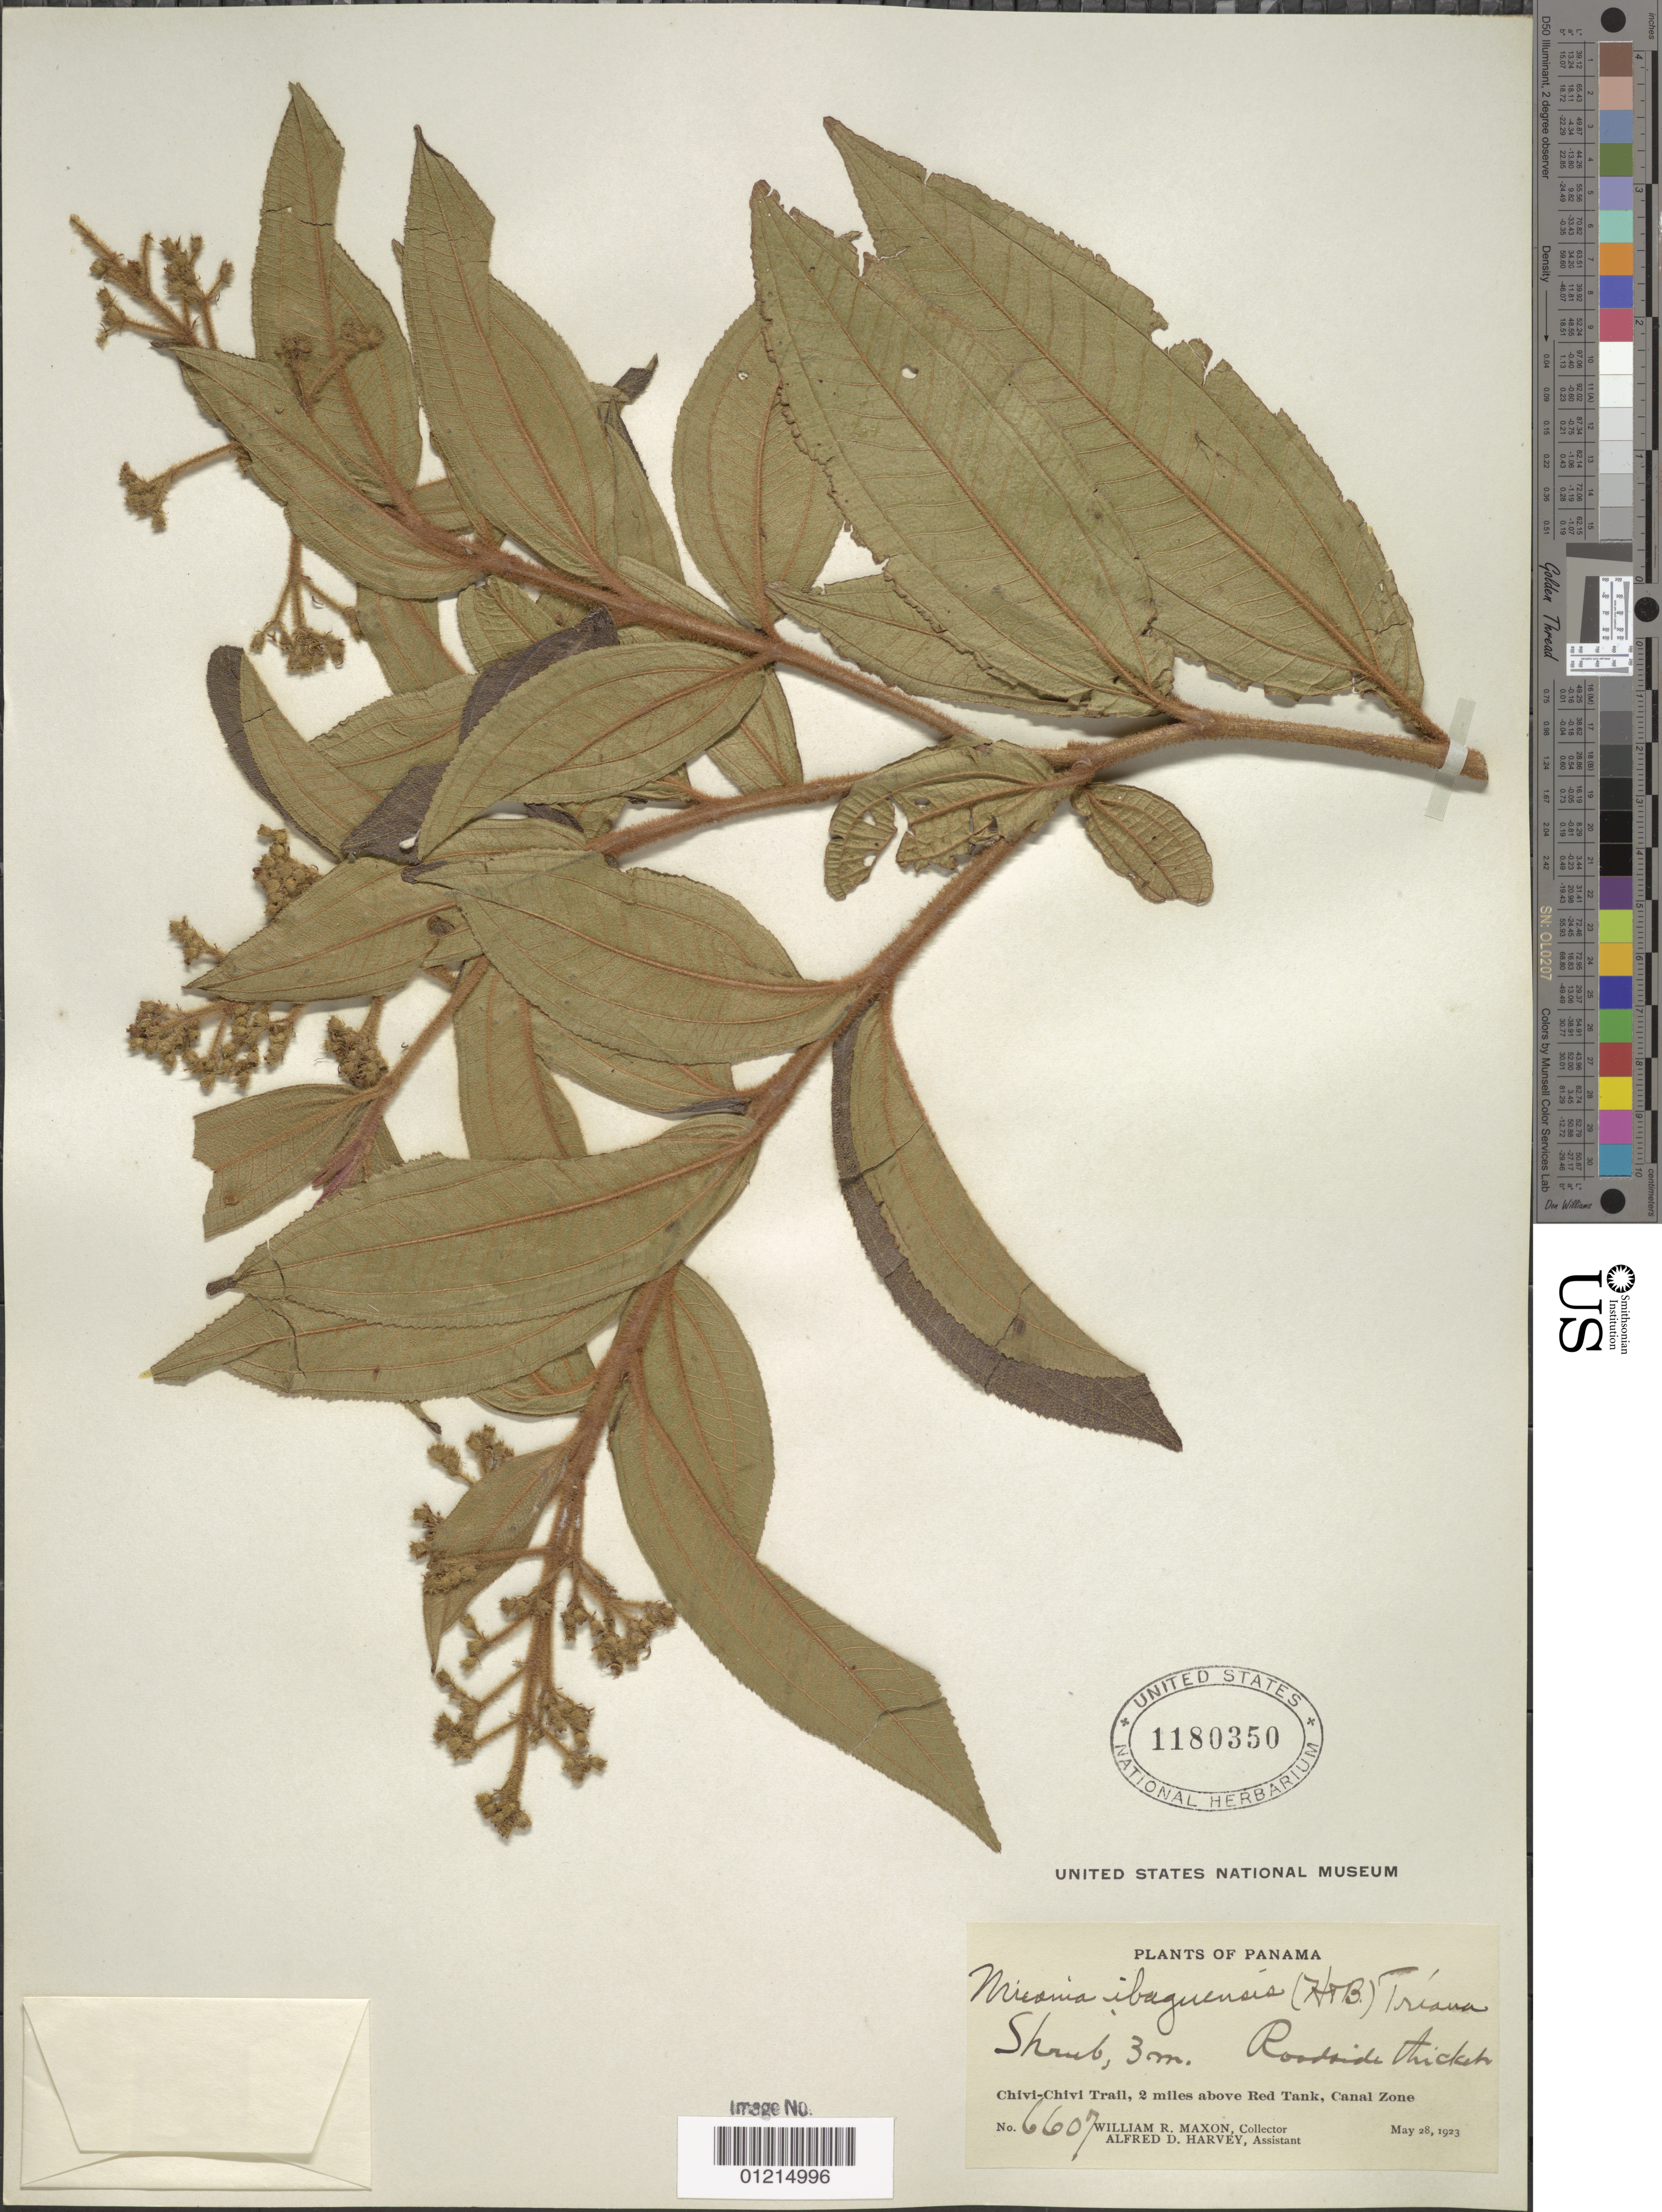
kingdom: Plantae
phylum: Tracheophyta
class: Magnoliopsida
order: Myrtales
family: Melastomataceae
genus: Miconia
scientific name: Miconia ibaguensis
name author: (Bonpl.) Triana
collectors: W. R. Maxon & A. D. Harvey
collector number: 6607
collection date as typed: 28 May 1923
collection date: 1923-05-28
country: Panama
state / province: Panamá Oeste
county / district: Canal Zone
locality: Chivi-Chivi Trail, 2 miles above Red Tank.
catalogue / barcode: US 1180350